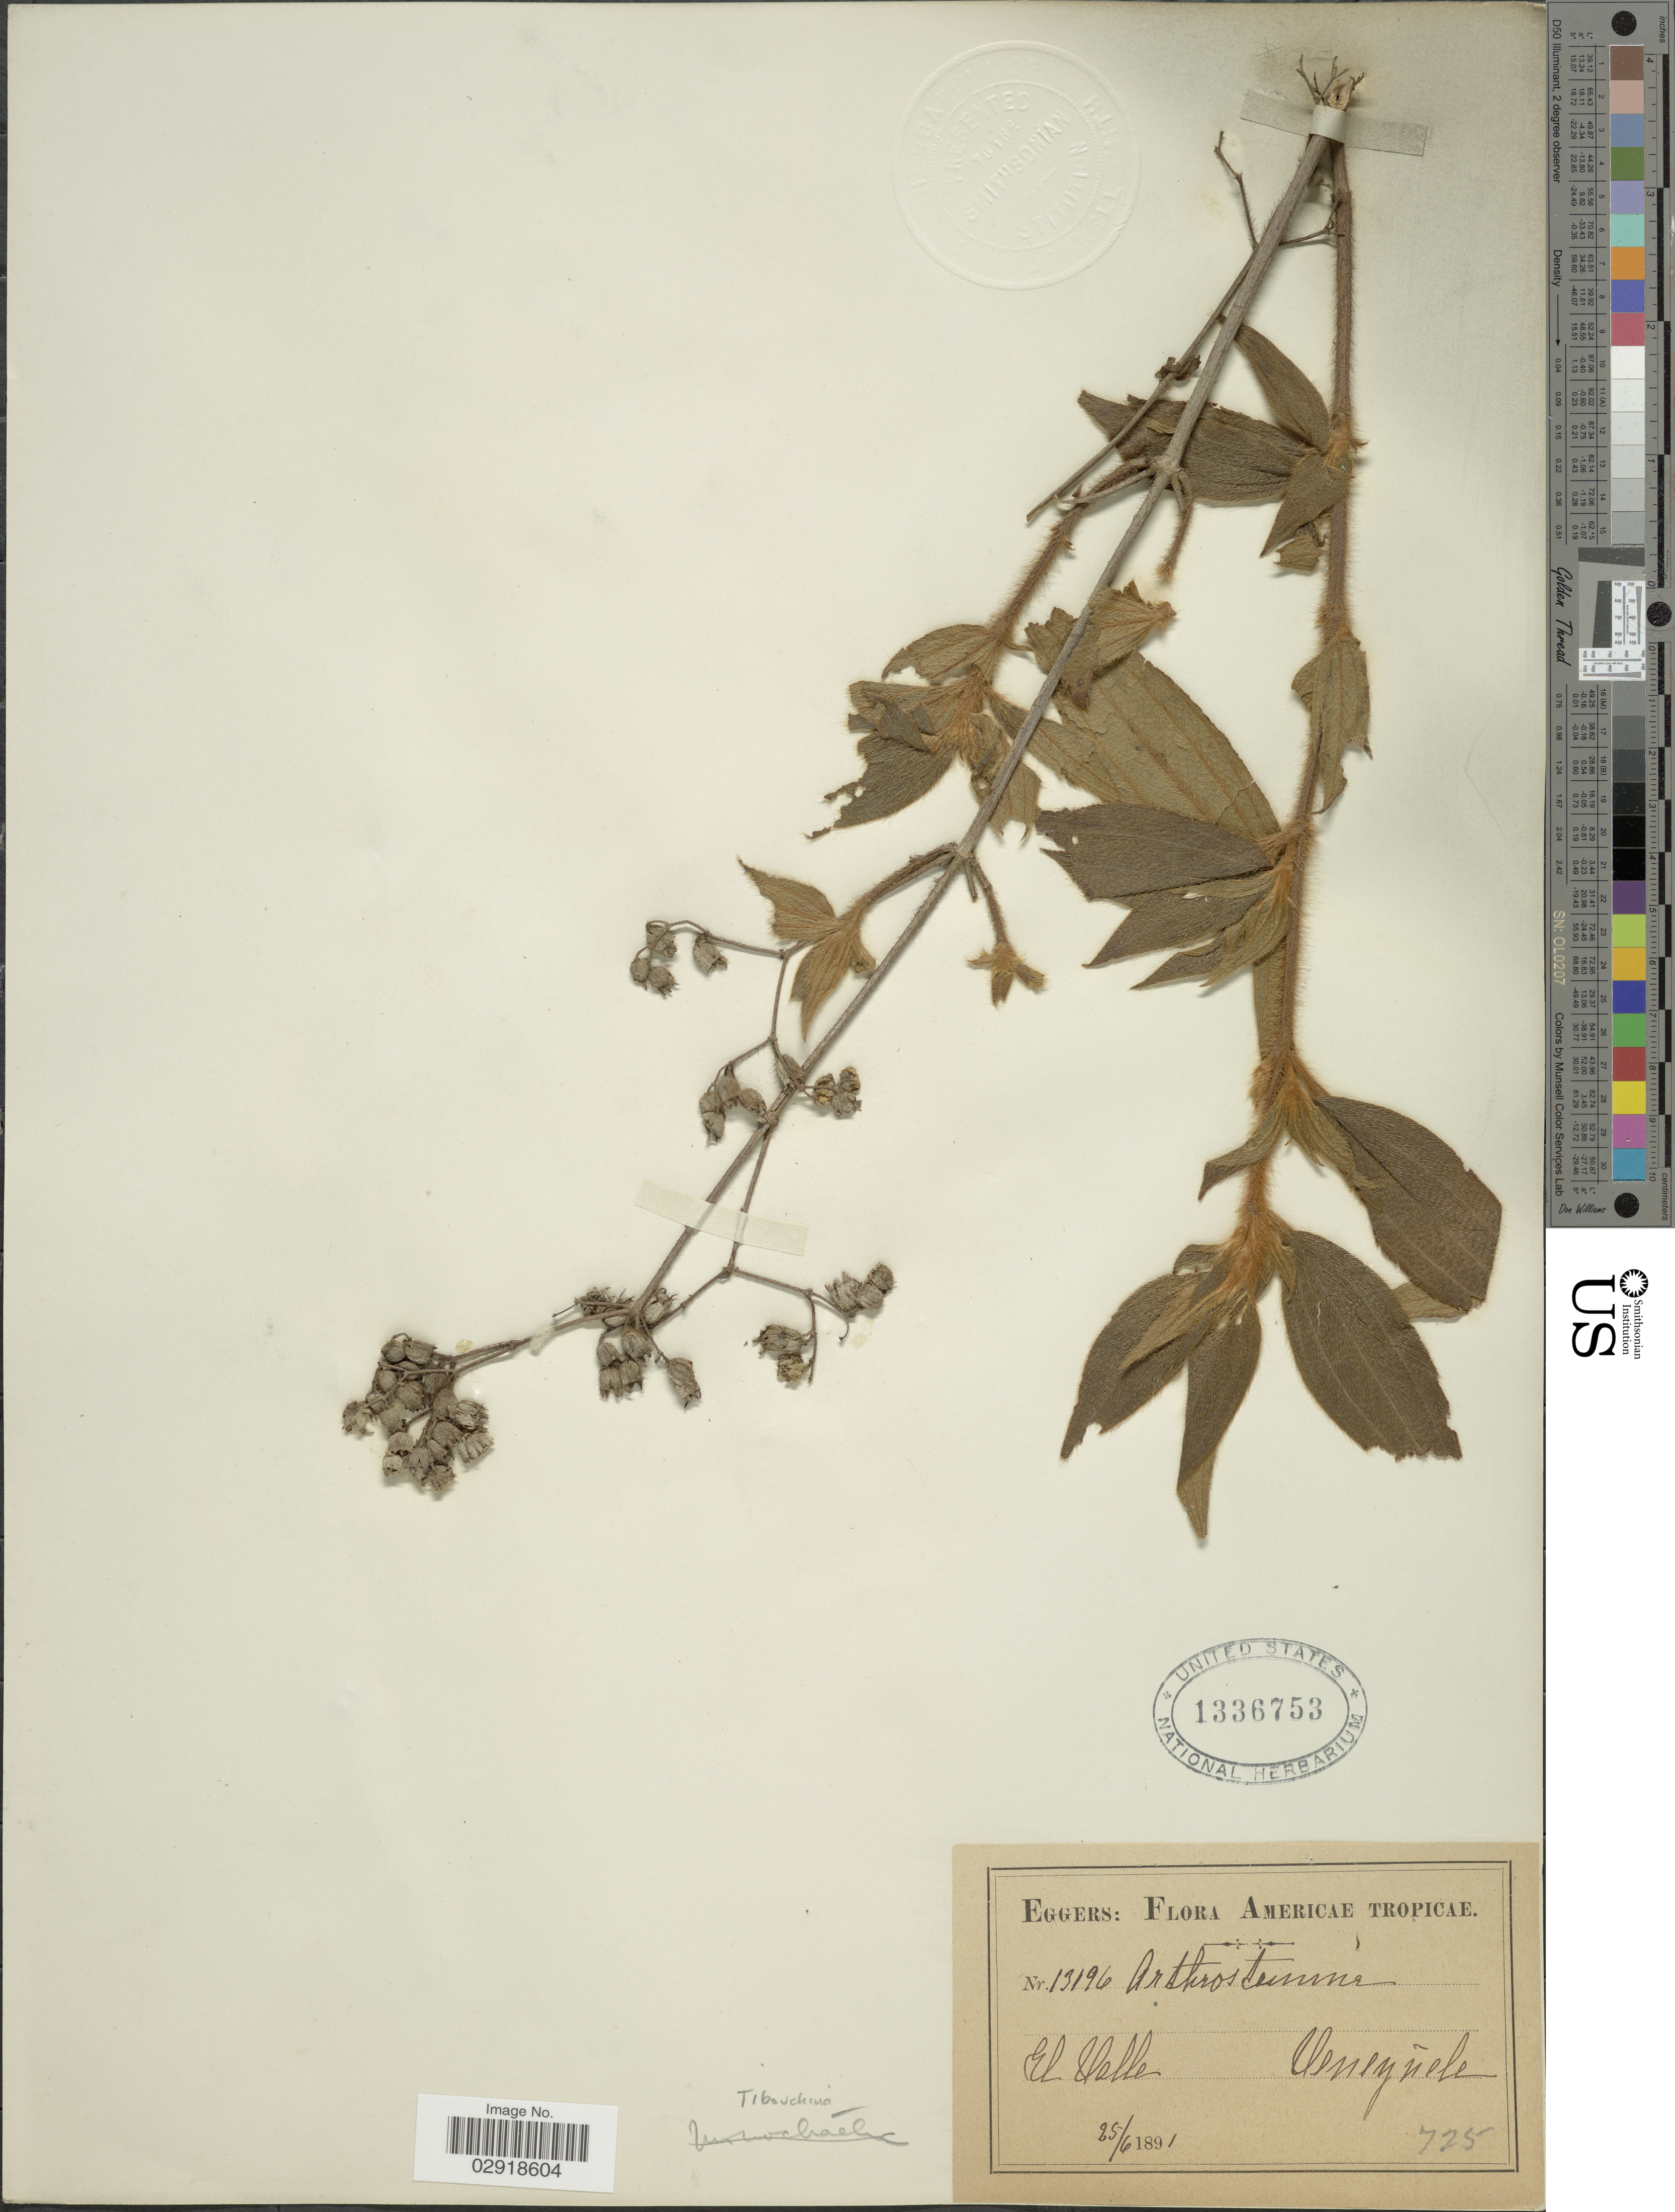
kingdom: Plantae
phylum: Tracheophyta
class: Magnoliopsida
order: Myrtales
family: Melastomataceae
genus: Chaetogastra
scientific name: Chaetogastra sp.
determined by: Strong, Mark T., (BOT), Smithsonian Institution - National Museum of Natural History (UNITED STATES)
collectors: -. Eggers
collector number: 13196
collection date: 1891-06-25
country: Venezuela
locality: Americae Tropicae. El Uelle.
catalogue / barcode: US 1336753